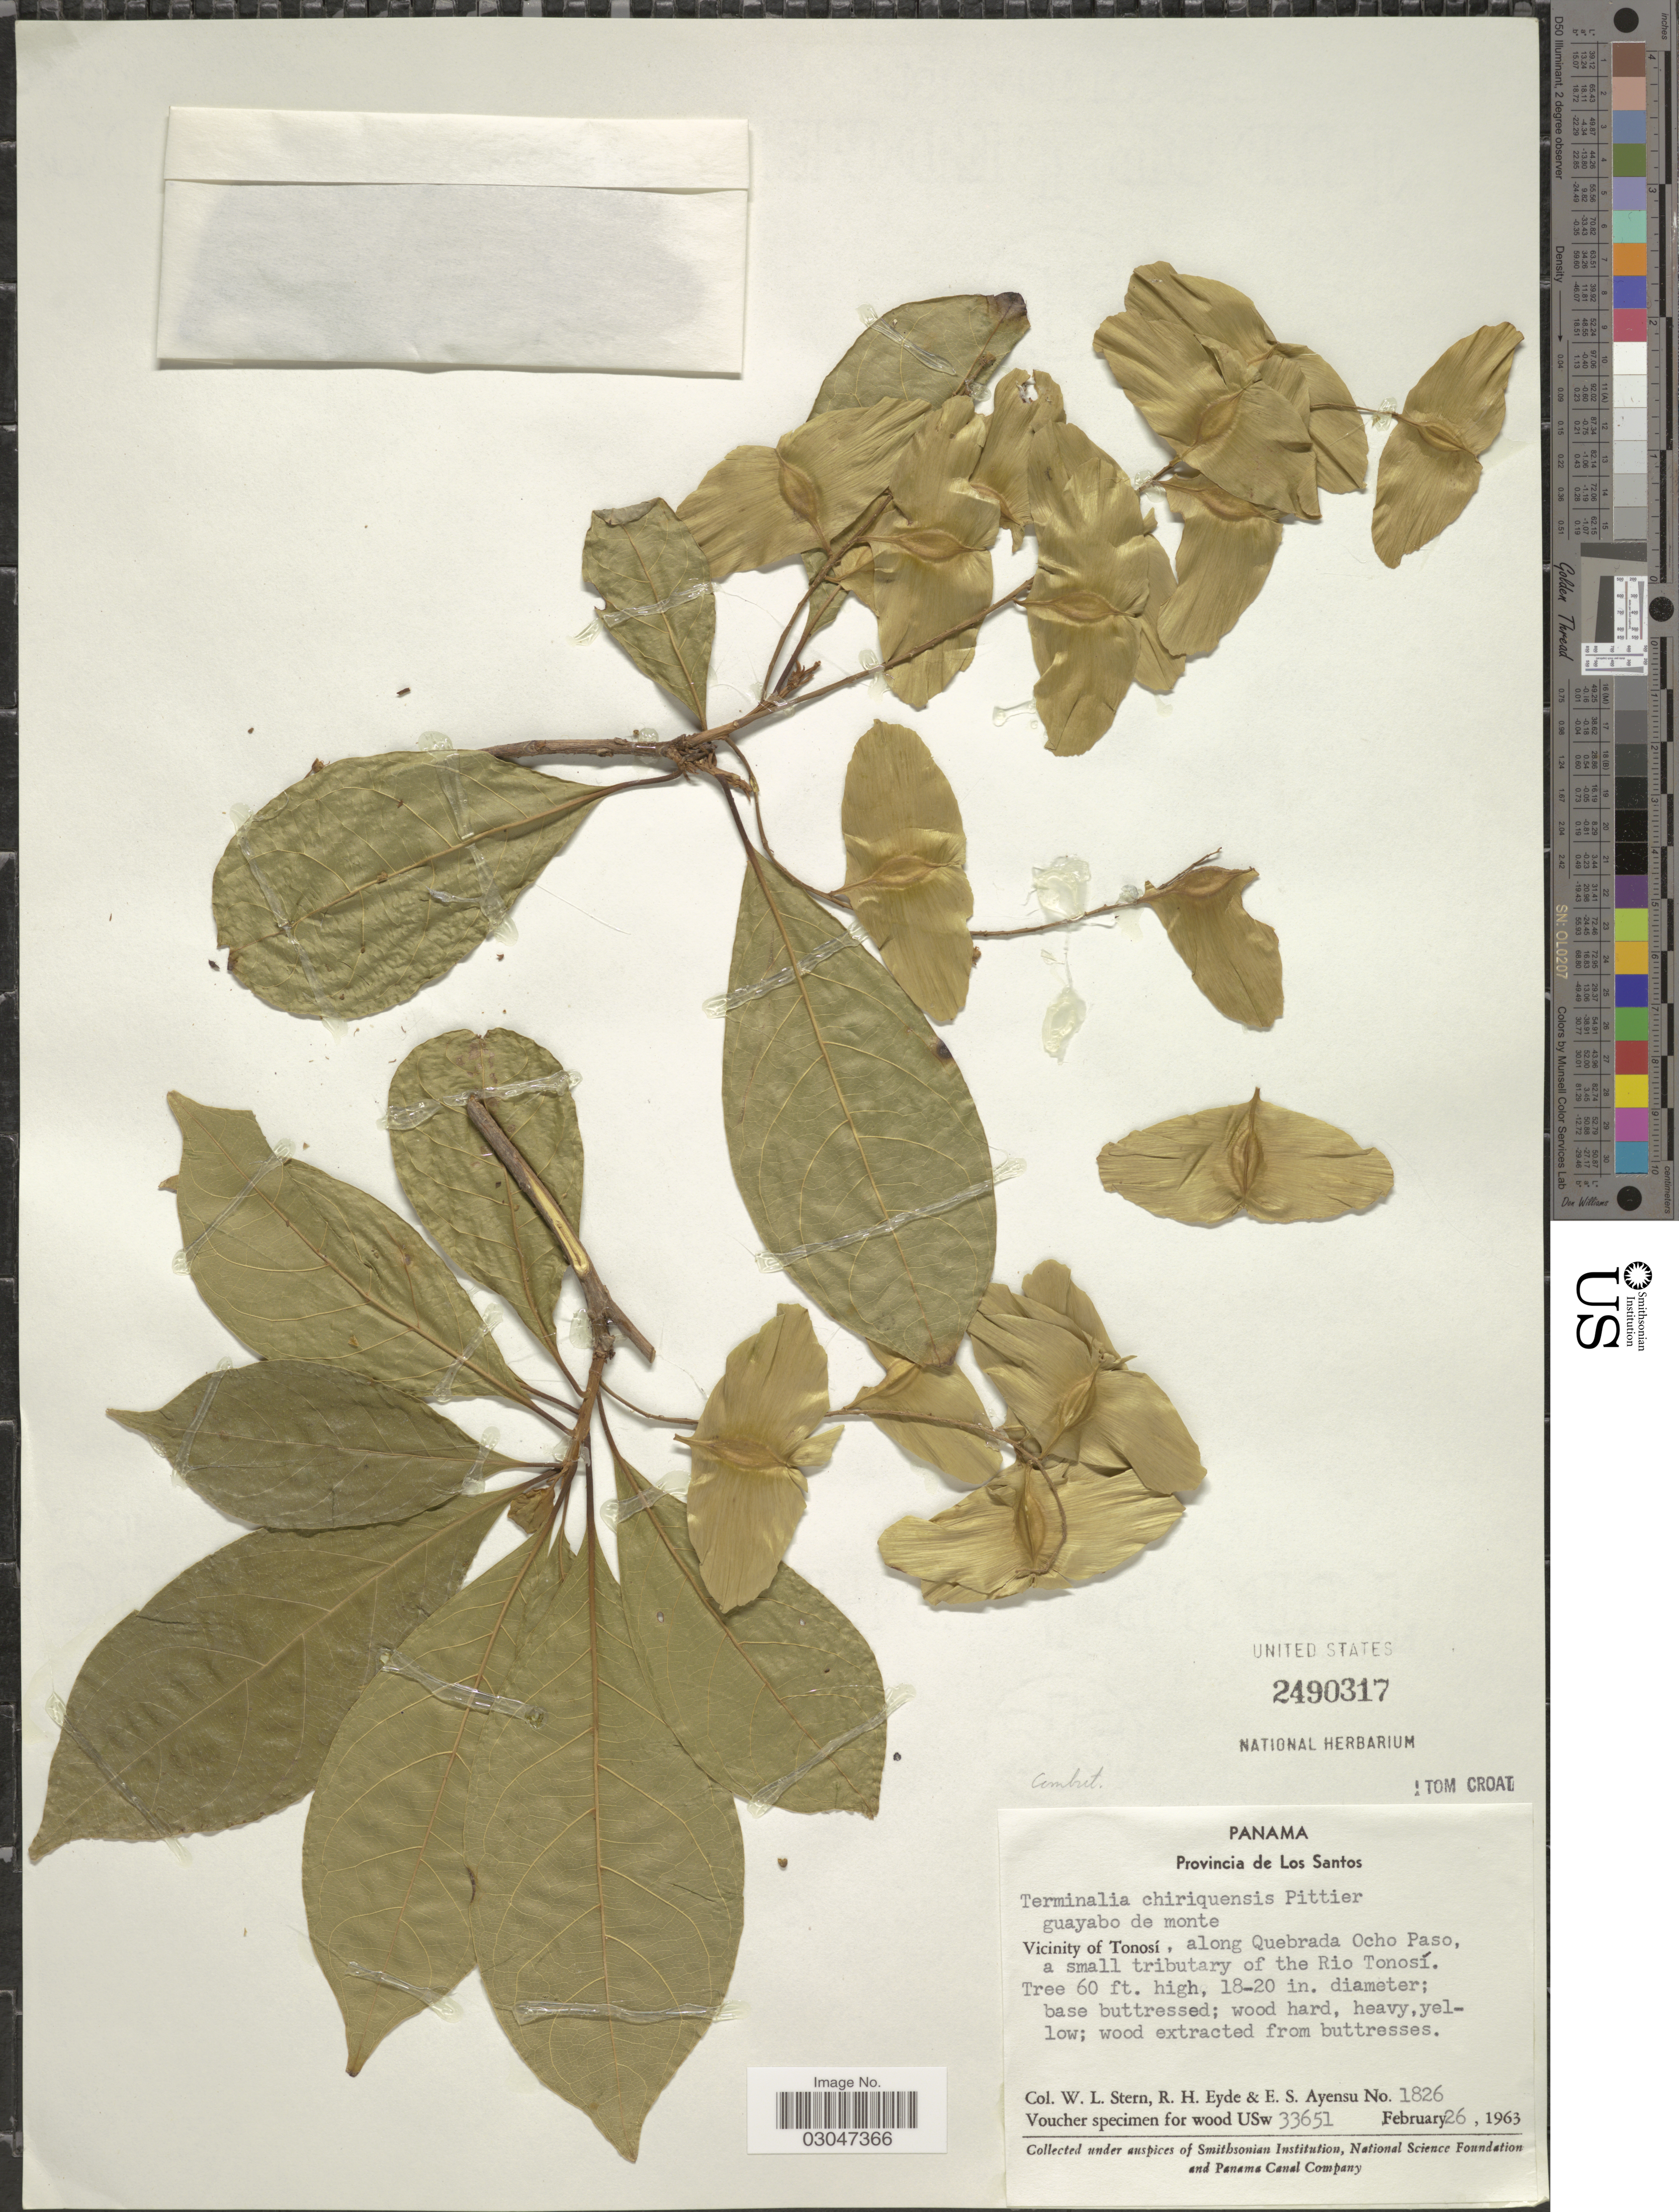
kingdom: Plantae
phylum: Tracheophyta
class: Magnoliopsida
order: Myrtales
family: Combretaceae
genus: Terminalia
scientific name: Terminalia oblonga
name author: (Ruiz & Pav.) Steud.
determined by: Stace, C. A.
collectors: W. L. Stern, R. H. Eyde & E. S. Ayensu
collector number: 1826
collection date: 1963-02-26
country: Panama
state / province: Los Santos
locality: Vicinity of Tonosí, along Quebrada Ocho Paso, a small tributary of the Rio Tonosí.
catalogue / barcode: US 2490317